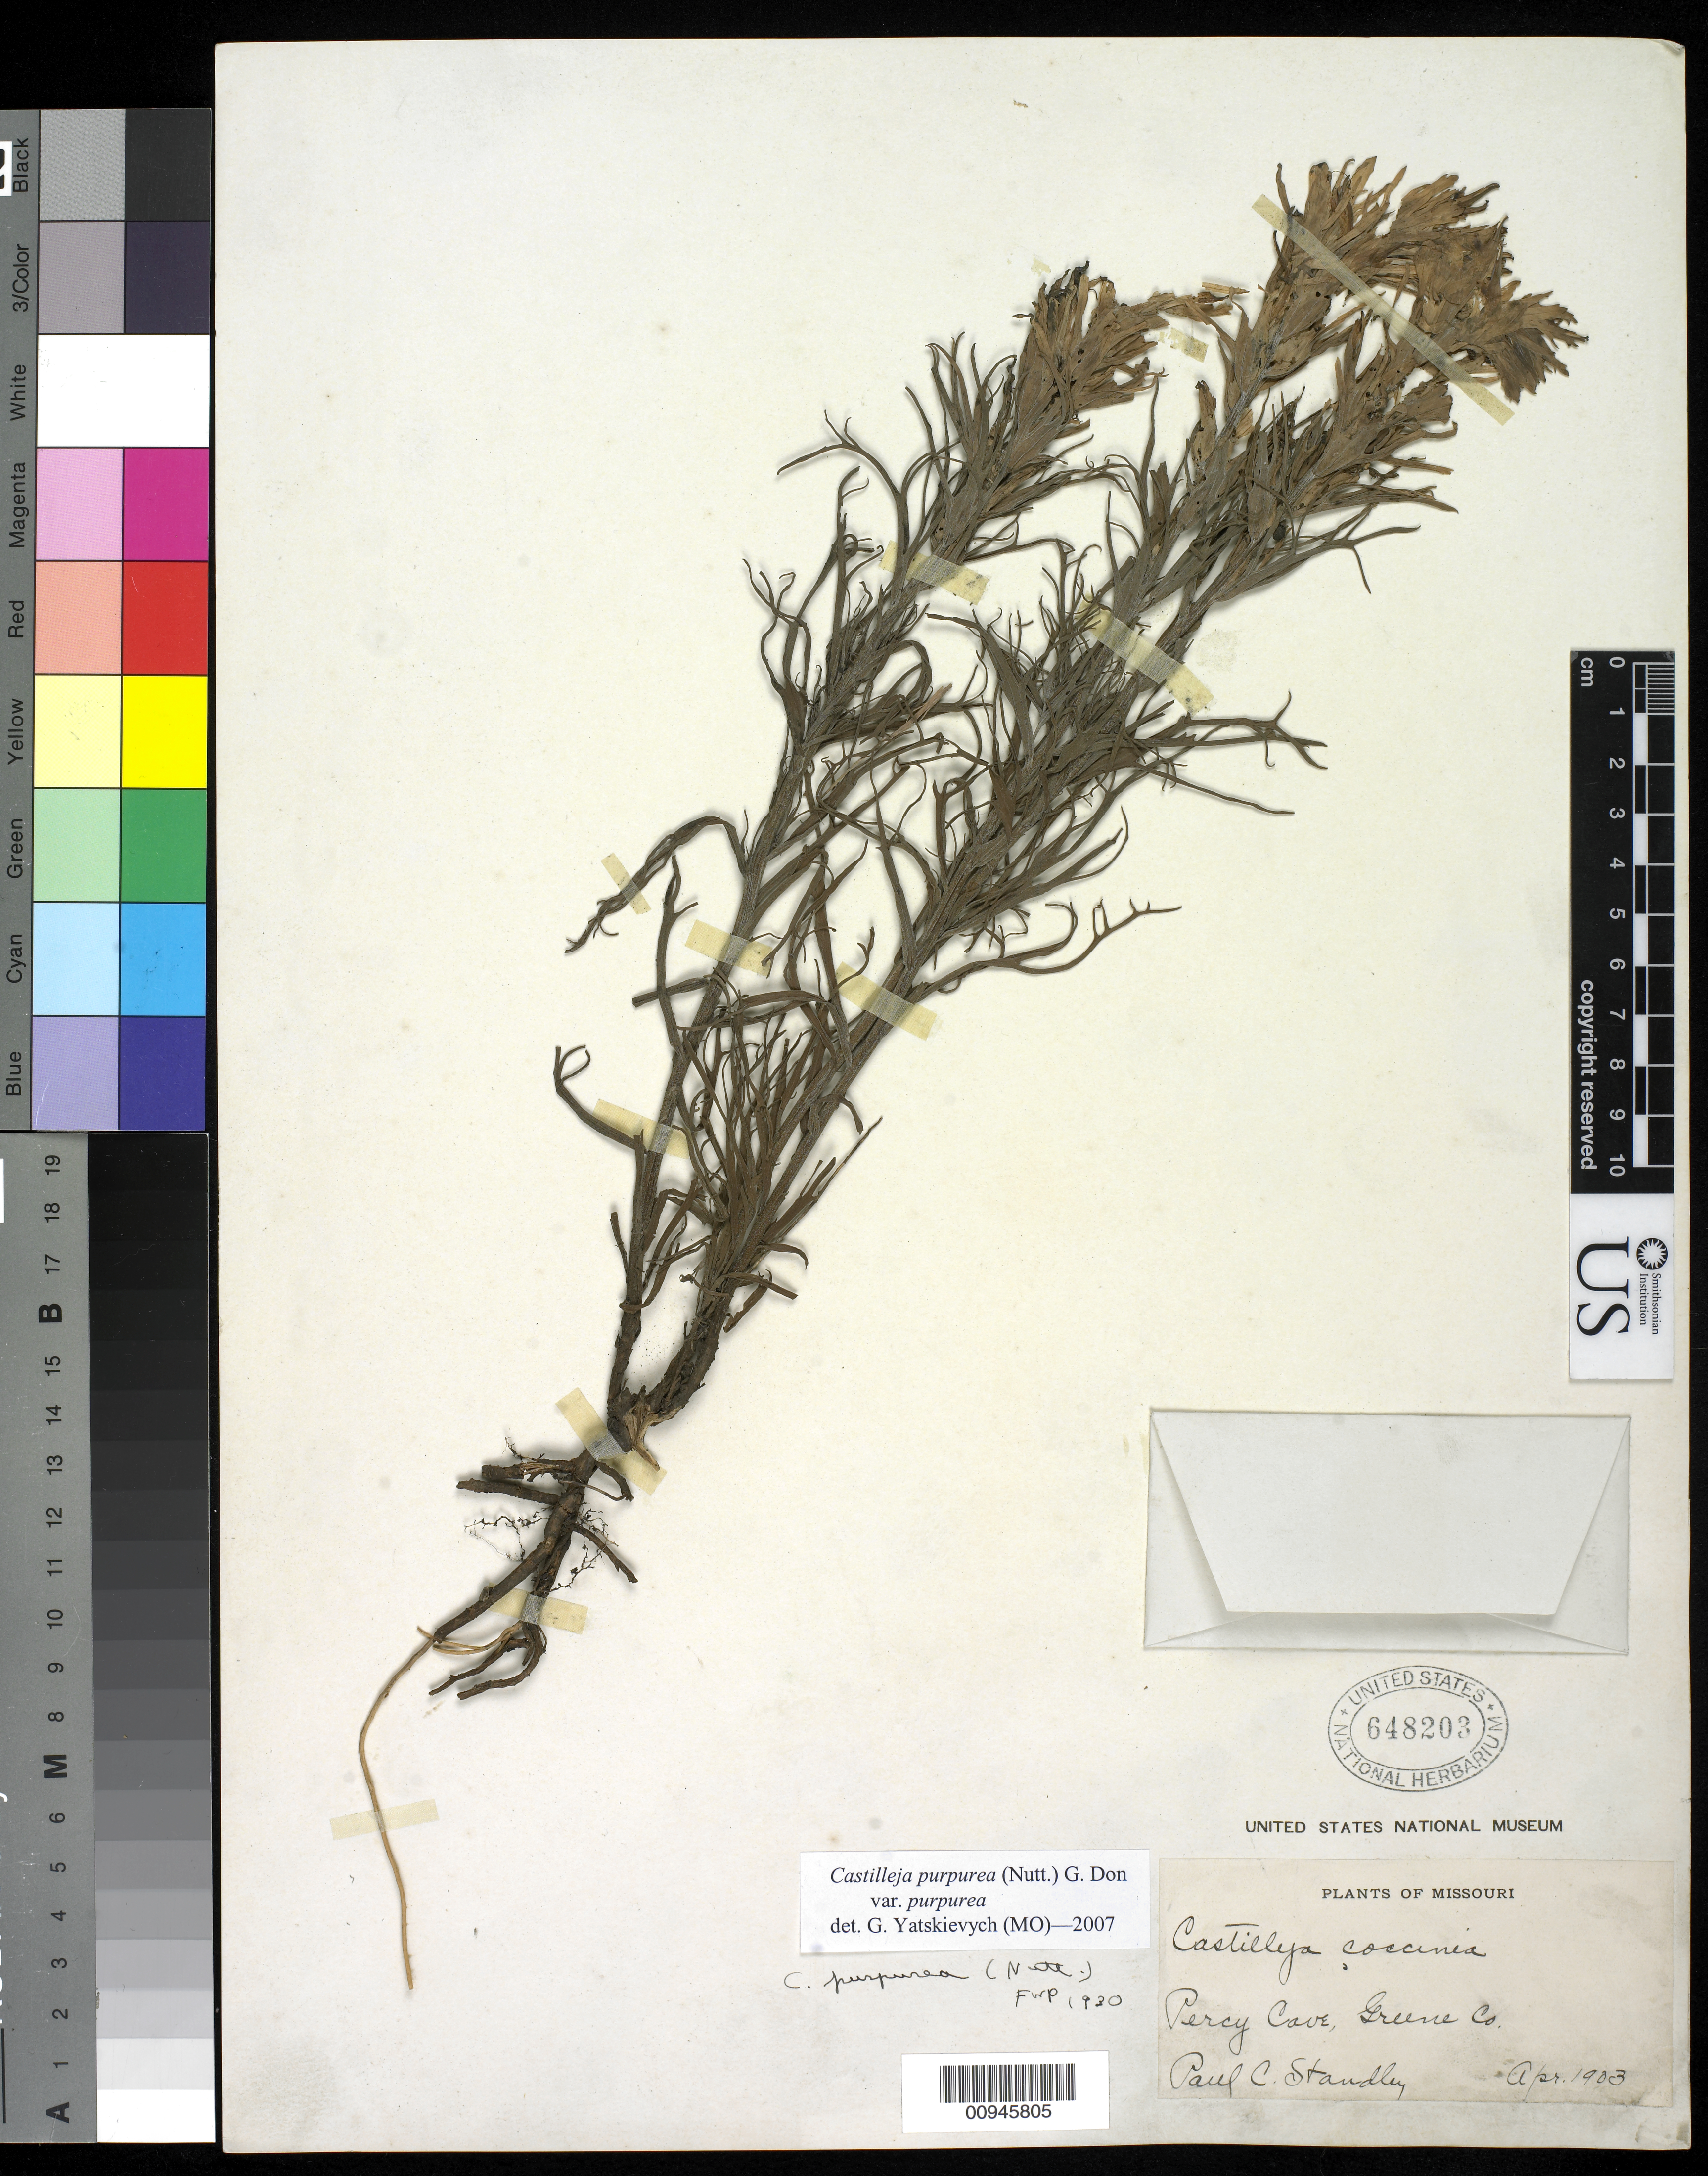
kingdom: Plantae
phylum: Tracheophyta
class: Magnoliopsida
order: Lamiales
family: Orobanchaceae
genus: Castilleja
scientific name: Castilleja purpurea var. purpurea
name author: (Nutt.) G. Don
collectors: P. C. Standley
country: United States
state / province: Missouri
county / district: Greene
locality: Percy Cave.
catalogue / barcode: US 648203